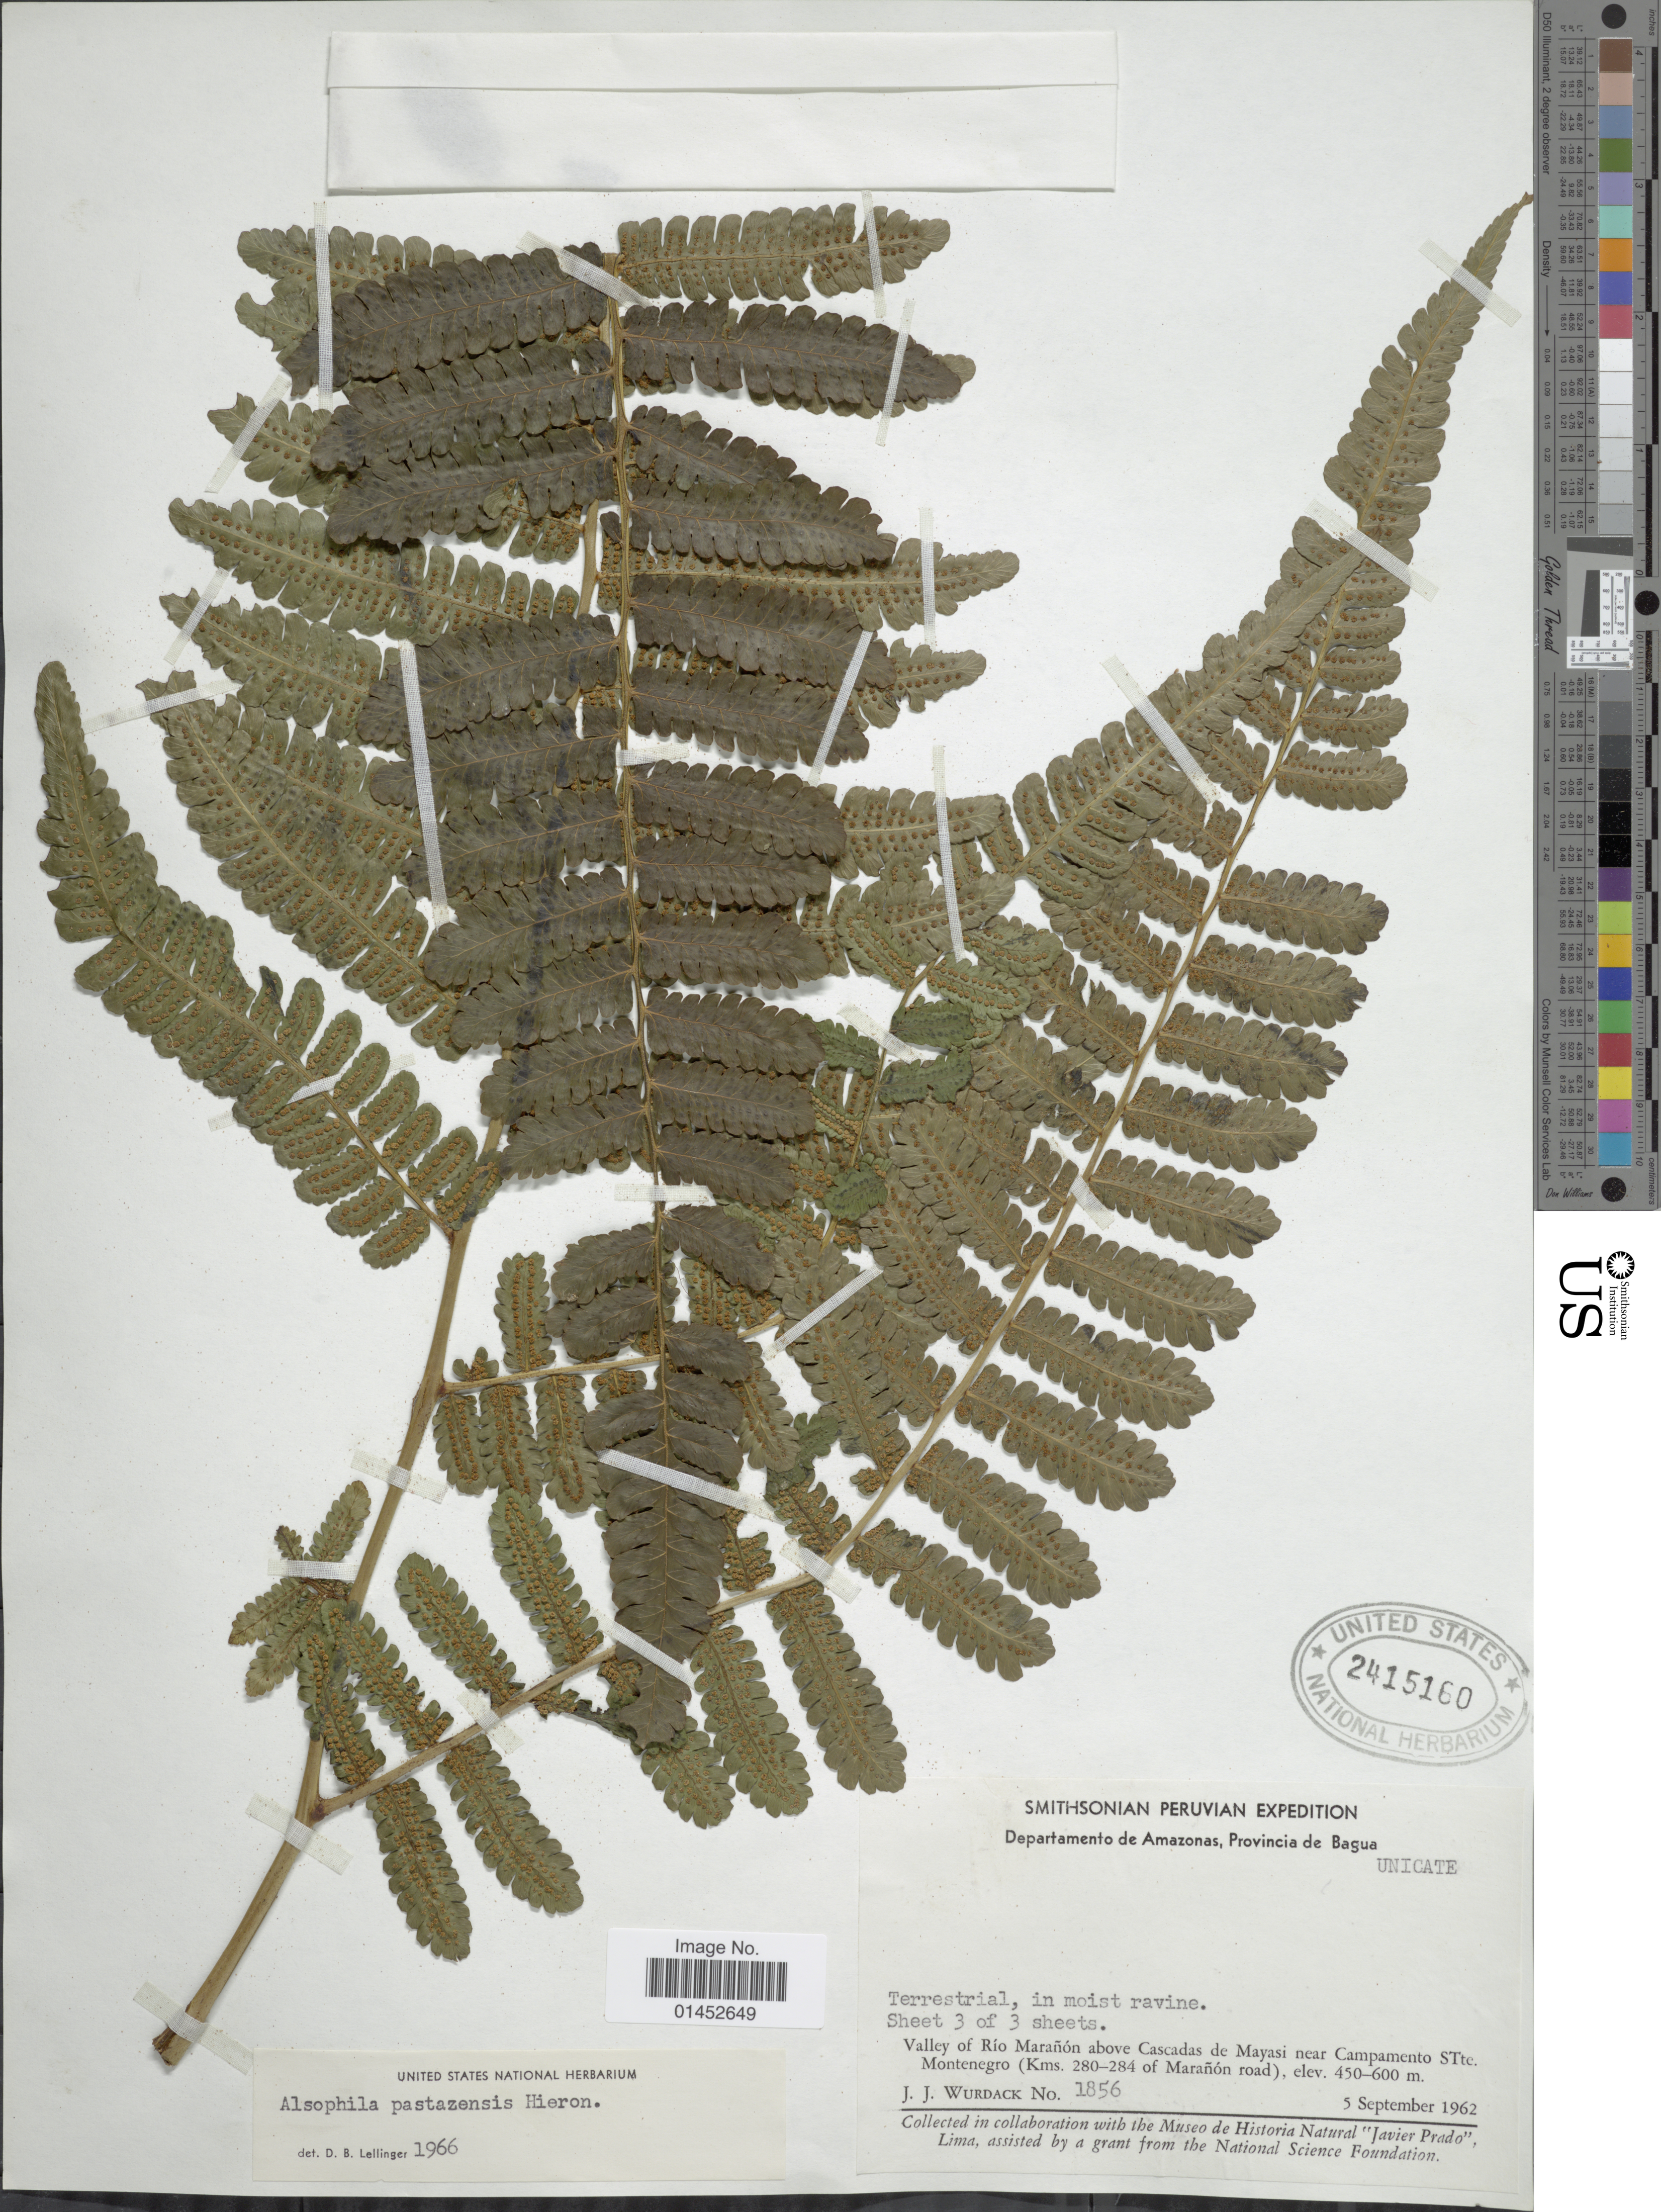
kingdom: Plantae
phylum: Tracheophyta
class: Polypodiopsida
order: Cyatheales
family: Cyatheaceae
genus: Cyathea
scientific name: Cyathea pungens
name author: (Willd.) Domin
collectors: J. J. Wurdack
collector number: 1856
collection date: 1962-09-05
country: Peru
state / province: Amazonas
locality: Departamento de Amazonas, Provincia de Bagua, Valley of Río Marañón above Cascadas de Mayasi near Campamento STte. Montenegro (Kms. 280-284 of Marañón road)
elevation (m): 450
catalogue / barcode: US 2415160